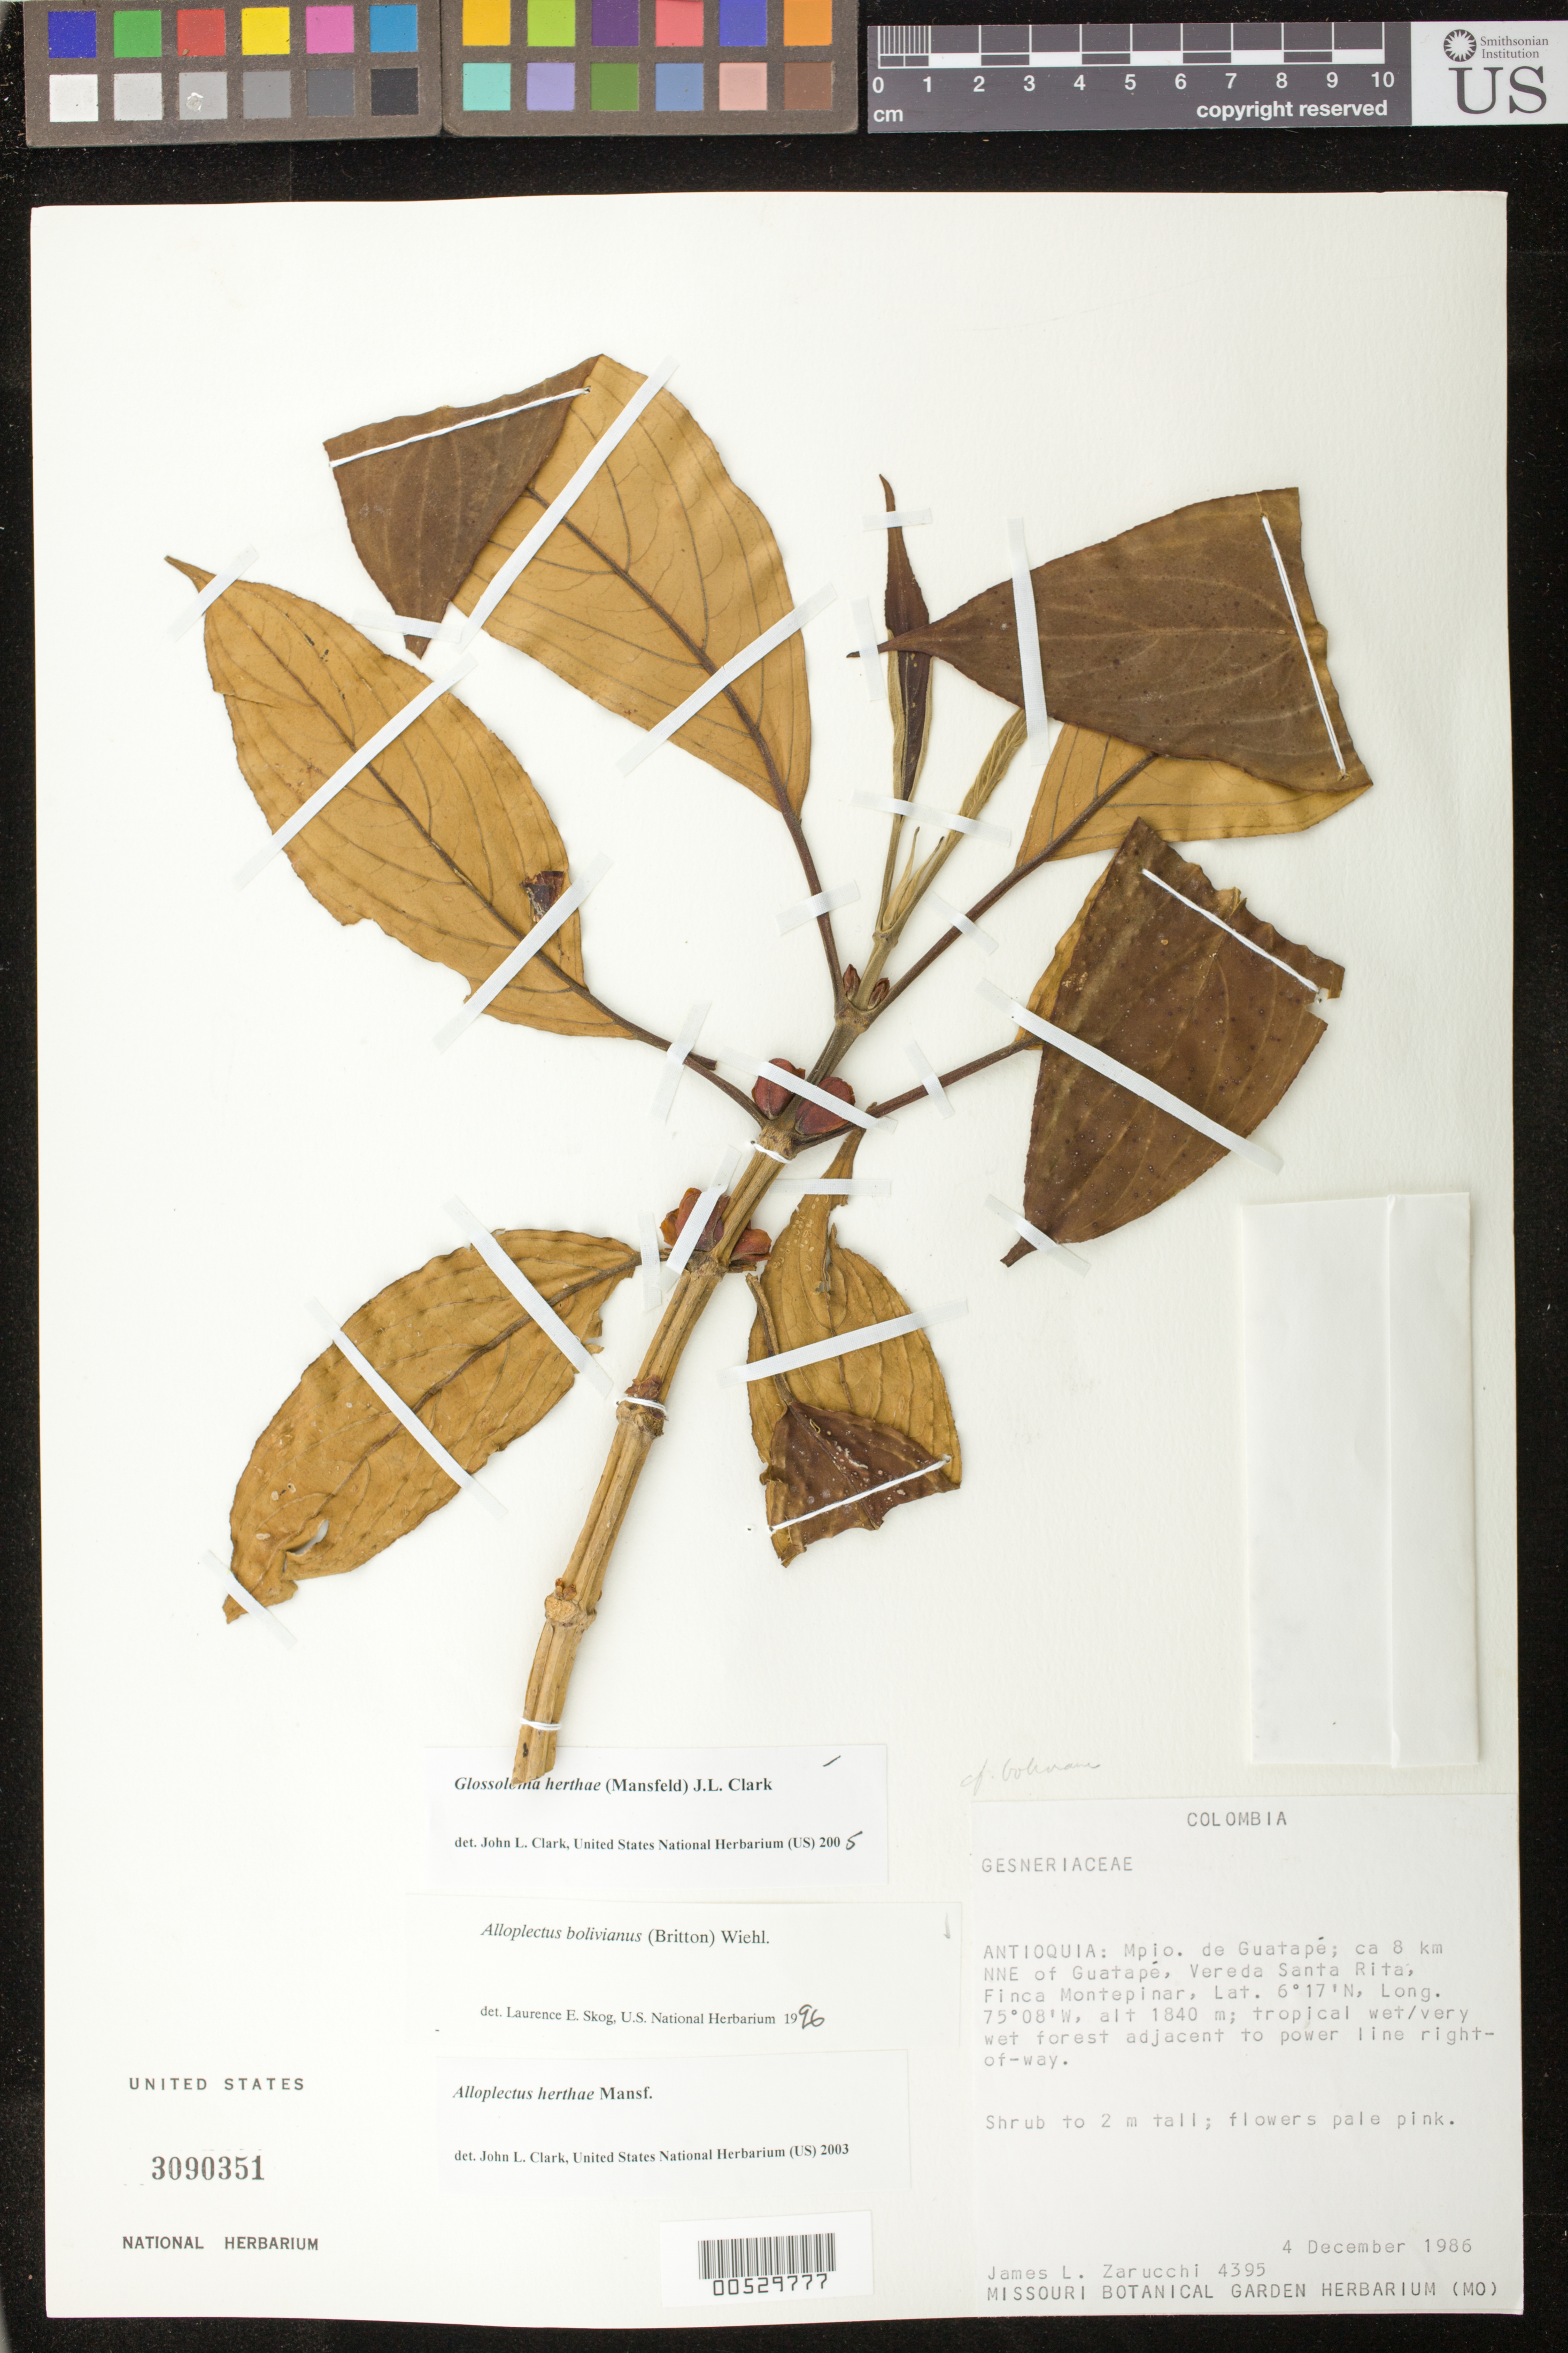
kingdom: Plantae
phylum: Tracheophyta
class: Magnoliopsida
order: Lamiales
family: Gesneriaceae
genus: Glossoloma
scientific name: Glossoloma herthae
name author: (Mansf.) J.L. Clark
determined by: Clark, J. L., (SEL), The Marie Selby Botanical Garden (UNITED STATES)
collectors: J. L. Zarucchi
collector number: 4395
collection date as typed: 04 Dec 1986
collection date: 1986-12-04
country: Colombia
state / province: Antioquia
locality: Mpio. de Guatapé; ca 8 km NNE of Guatapé, Vereda Santa Rita, Finca Montepinar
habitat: Tropical wet/very wet forest adjacent to power line right-of-way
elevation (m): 1840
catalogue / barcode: US 3090351